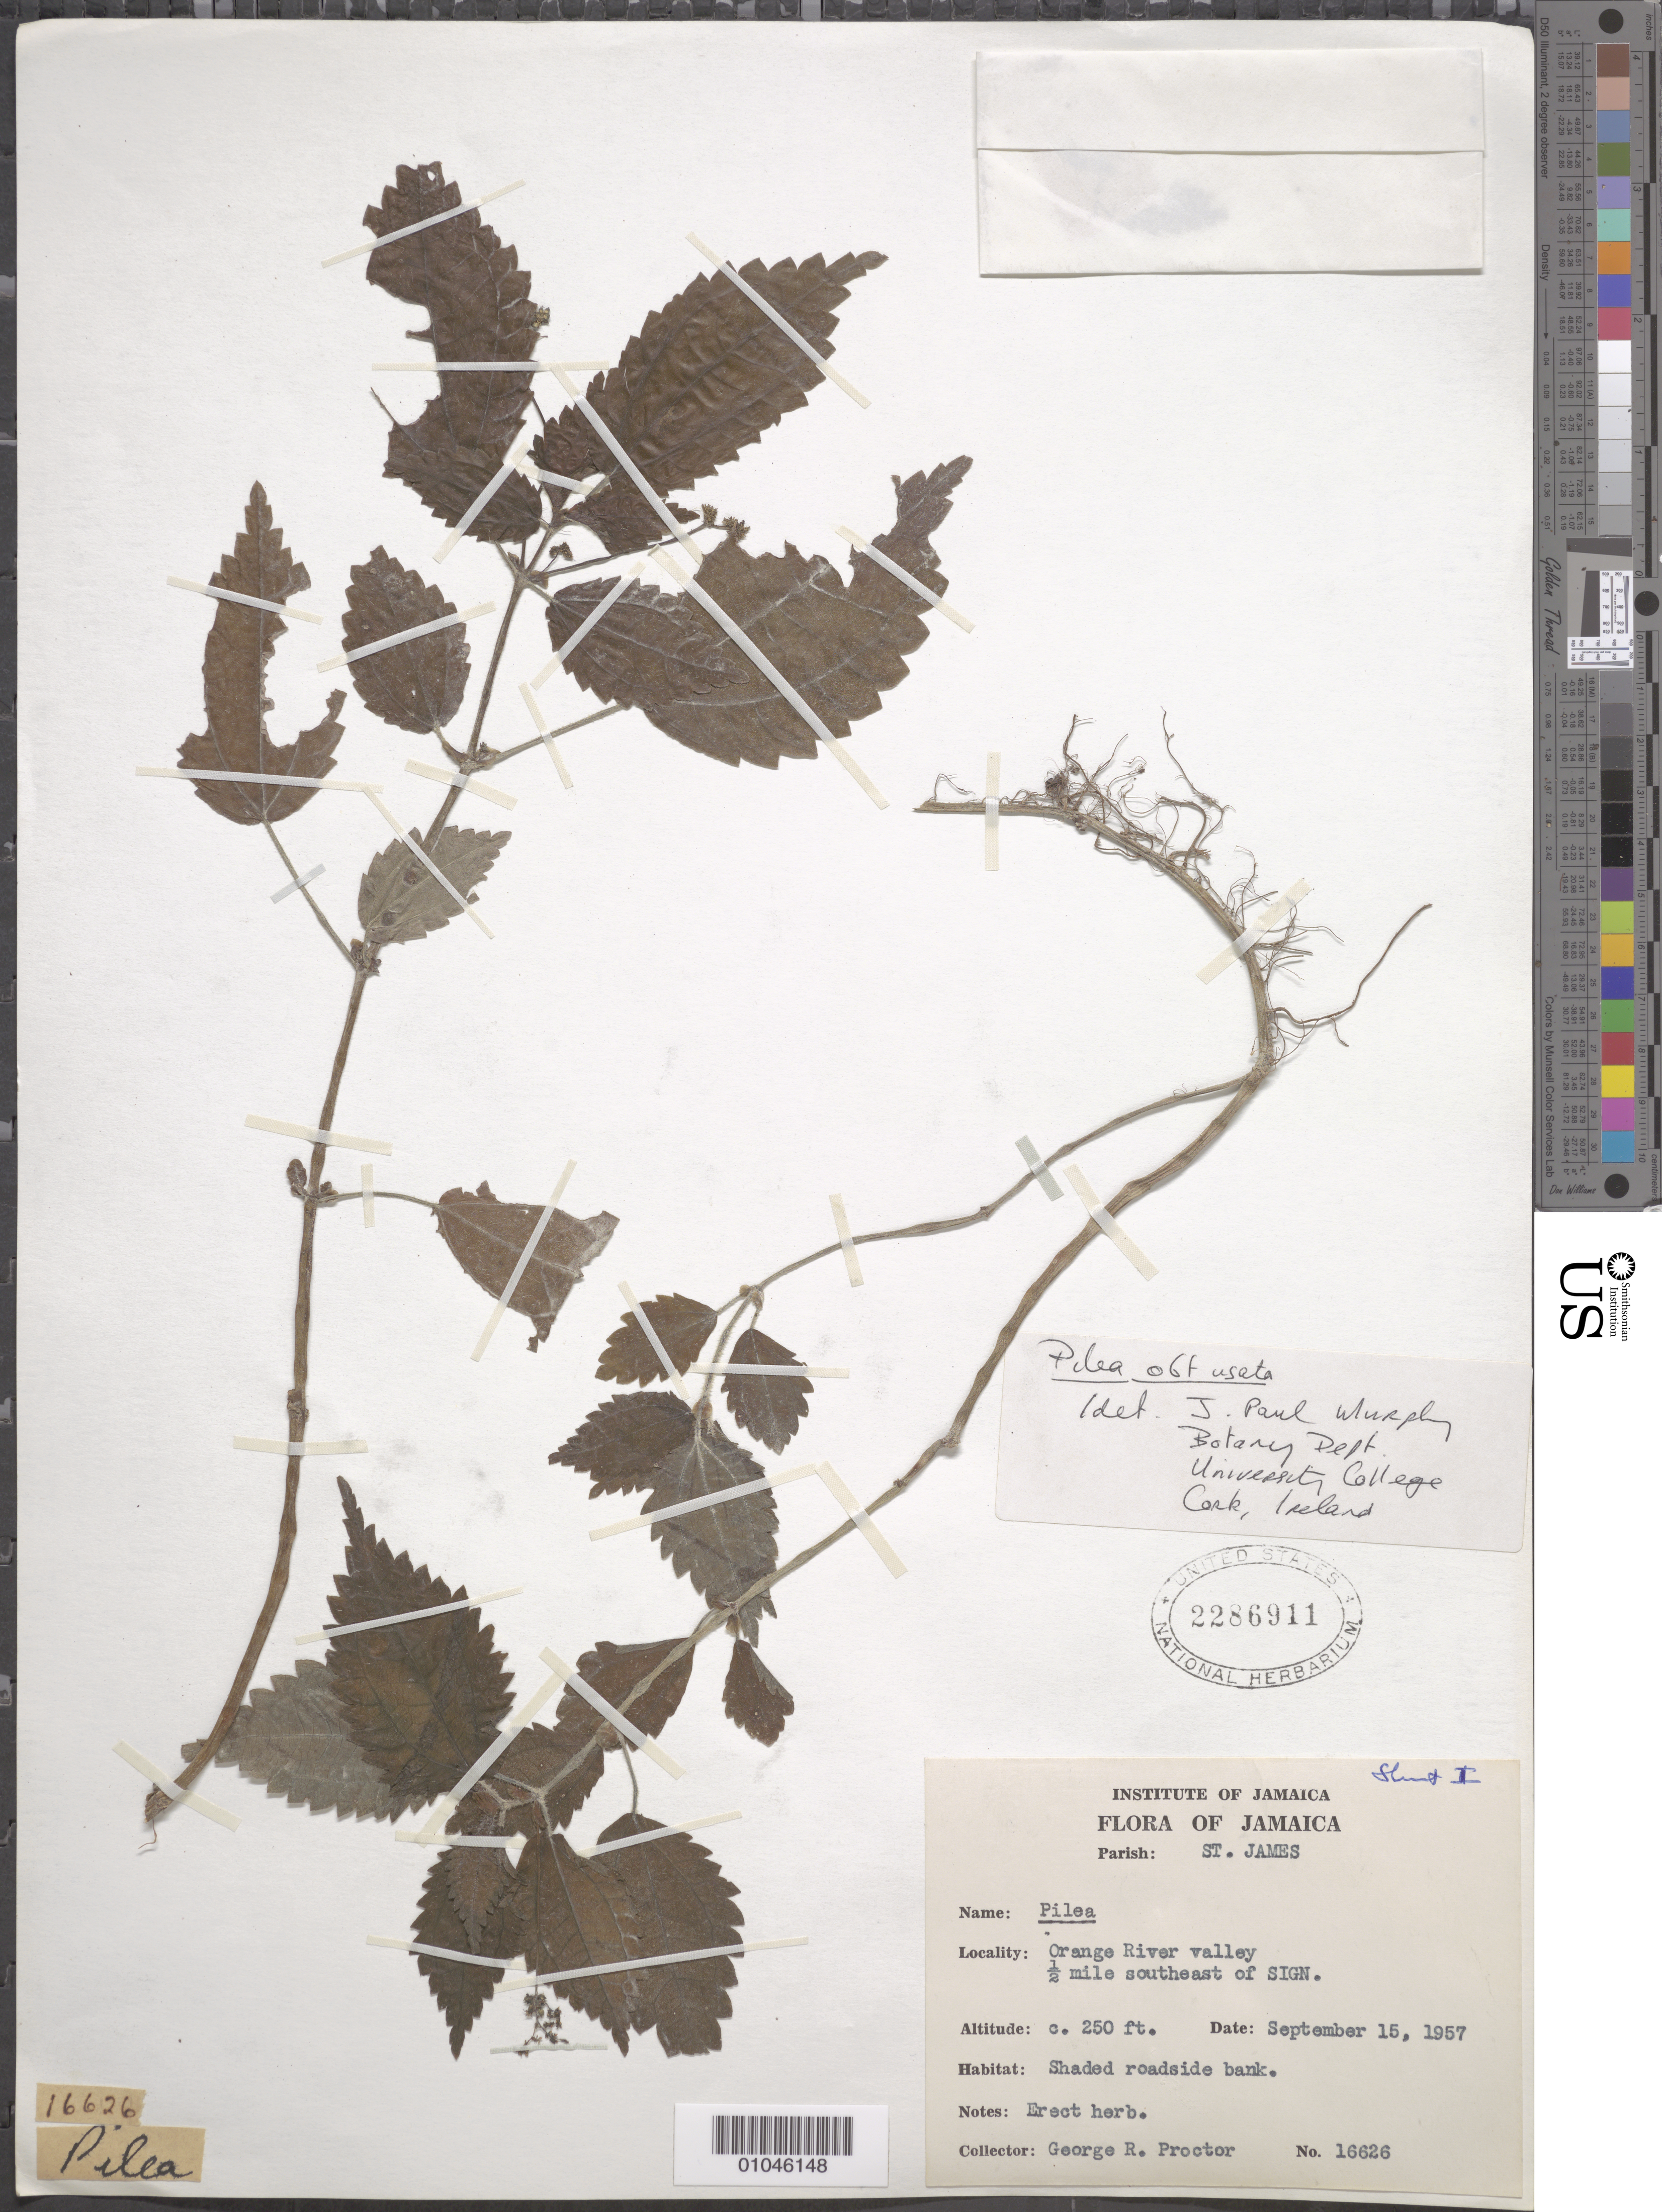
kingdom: Plantae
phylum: Tracheophyta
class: Magnoliopsida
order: Rosales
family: Urticaceae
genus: Pilea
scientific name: Pilea obtusata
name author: Liebm.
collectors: G. R. Proctor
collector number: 16626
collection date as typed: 15 Sep 1957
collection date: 1957-09-15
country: Jamaica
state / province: Saint James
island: Jamaica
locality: Orange River Valley, .5 miles SE of Sign. Shaded roadside bank. Erect herb.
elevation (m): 76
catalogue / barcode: US 2286911